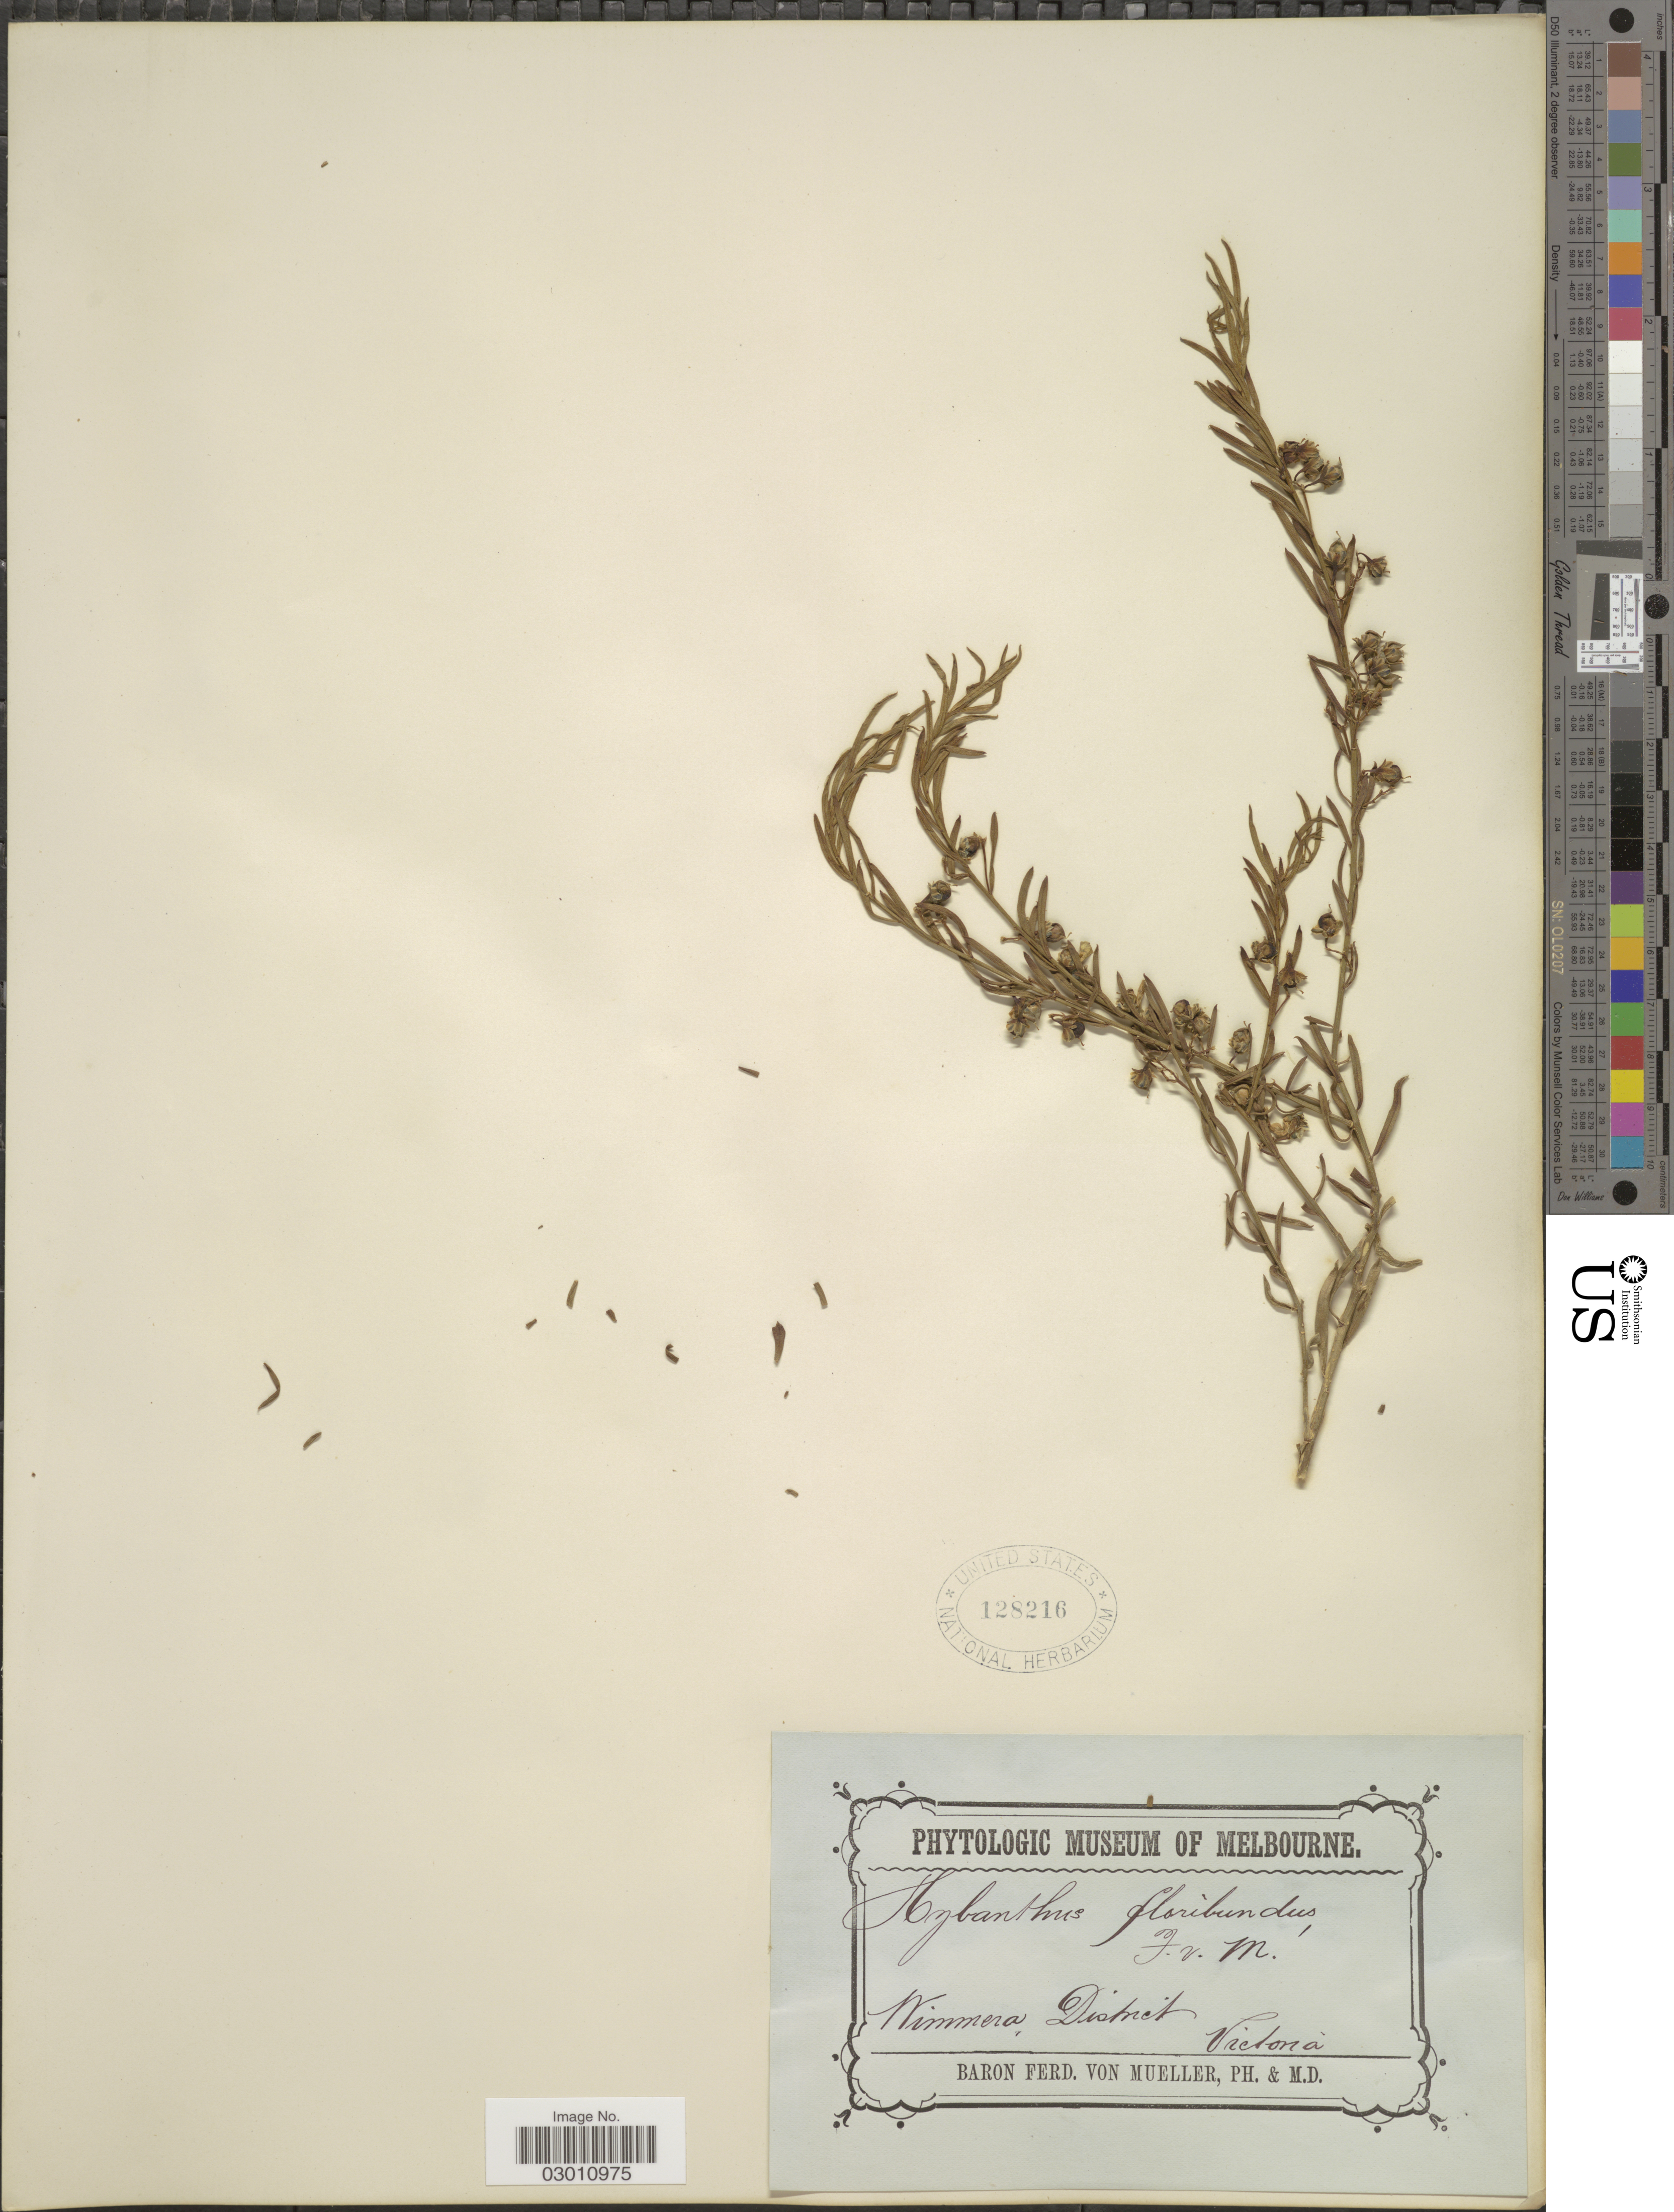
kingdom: Plantae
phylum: Tracheophyta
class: Magnoliopsida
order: Malpighiales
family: Violaceae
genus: Pigea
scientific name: Pigea floribunda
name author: Lindl.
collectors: F. von Mueller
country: Australia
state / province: Victoria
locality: Wimmera, District Victoria.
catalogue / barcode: US 128216